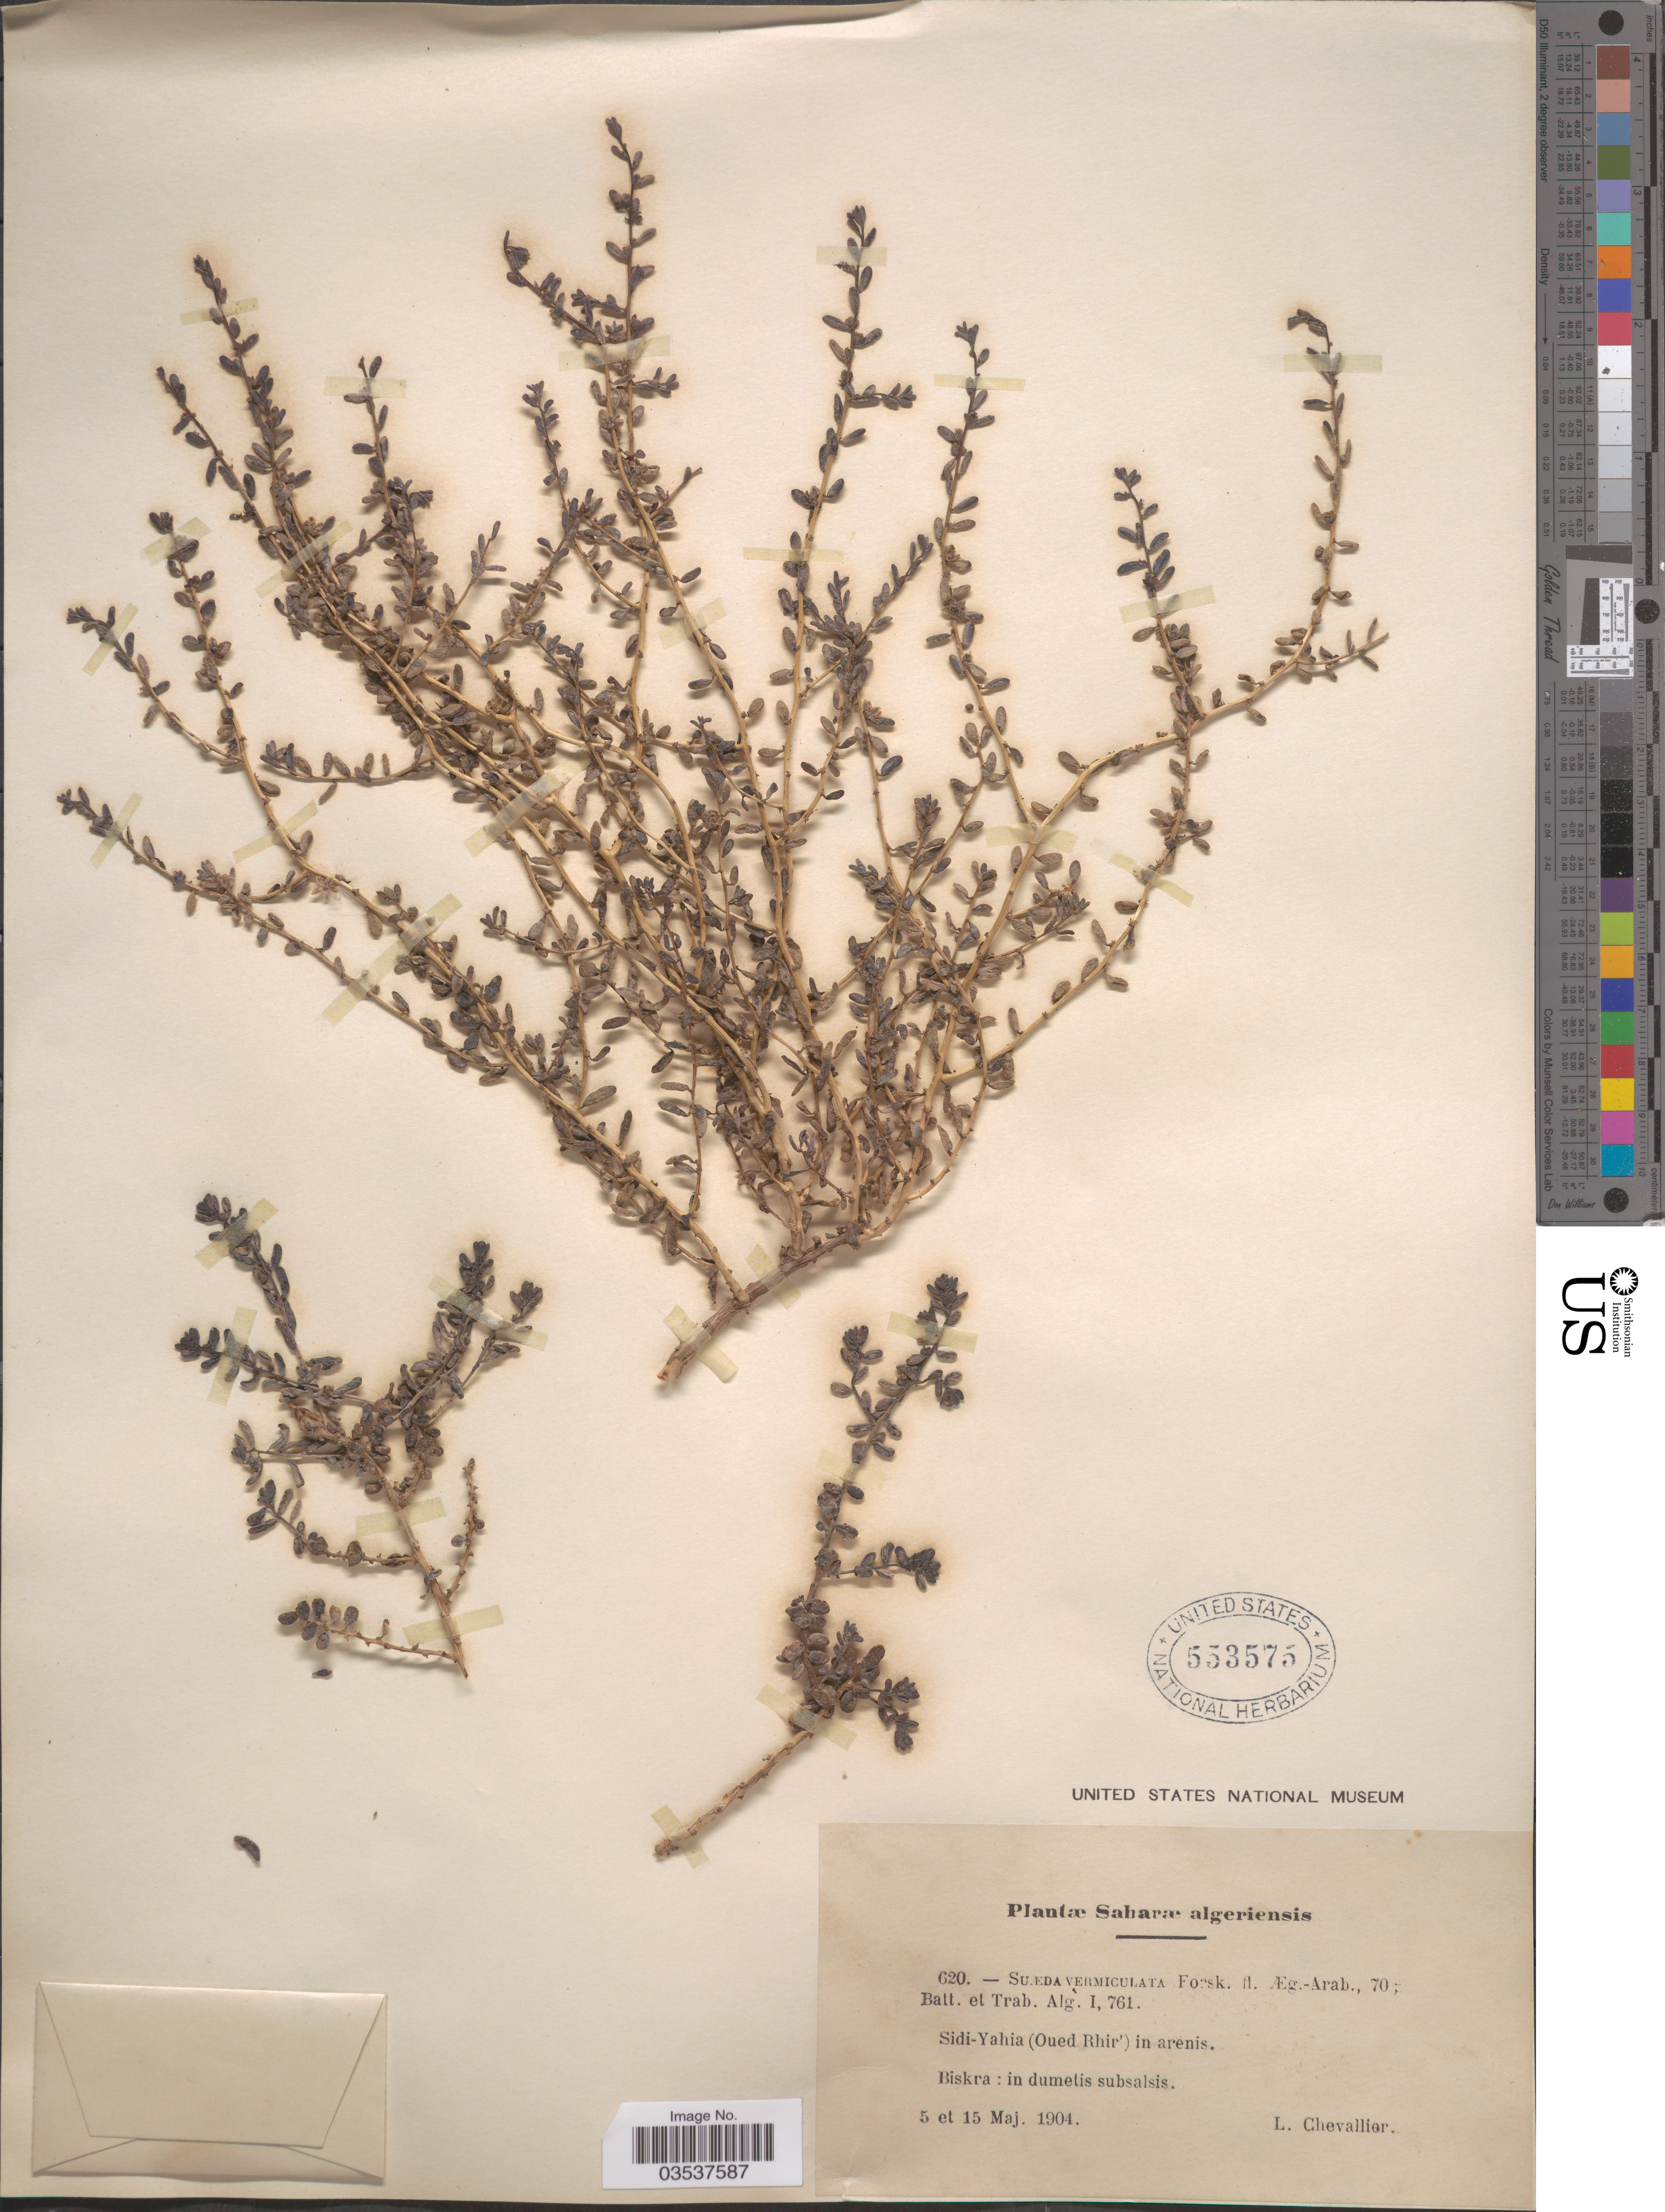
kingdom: Plantae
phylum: Tracheophyta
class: Magnoliopsida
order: Caryophyllales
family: Amaranthaceae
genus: Suaeda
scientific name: Suaeda vermiculata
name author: Forssk. ex J.F. Gmel.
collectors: L. Chevallier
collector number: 620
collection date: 1904-05-05/1904-05-15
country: Algeria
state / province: Biskra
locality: Saharæ algeriensis. Sidi-Yahia (Oued Rhir') in arenis.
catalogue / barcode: US 553575